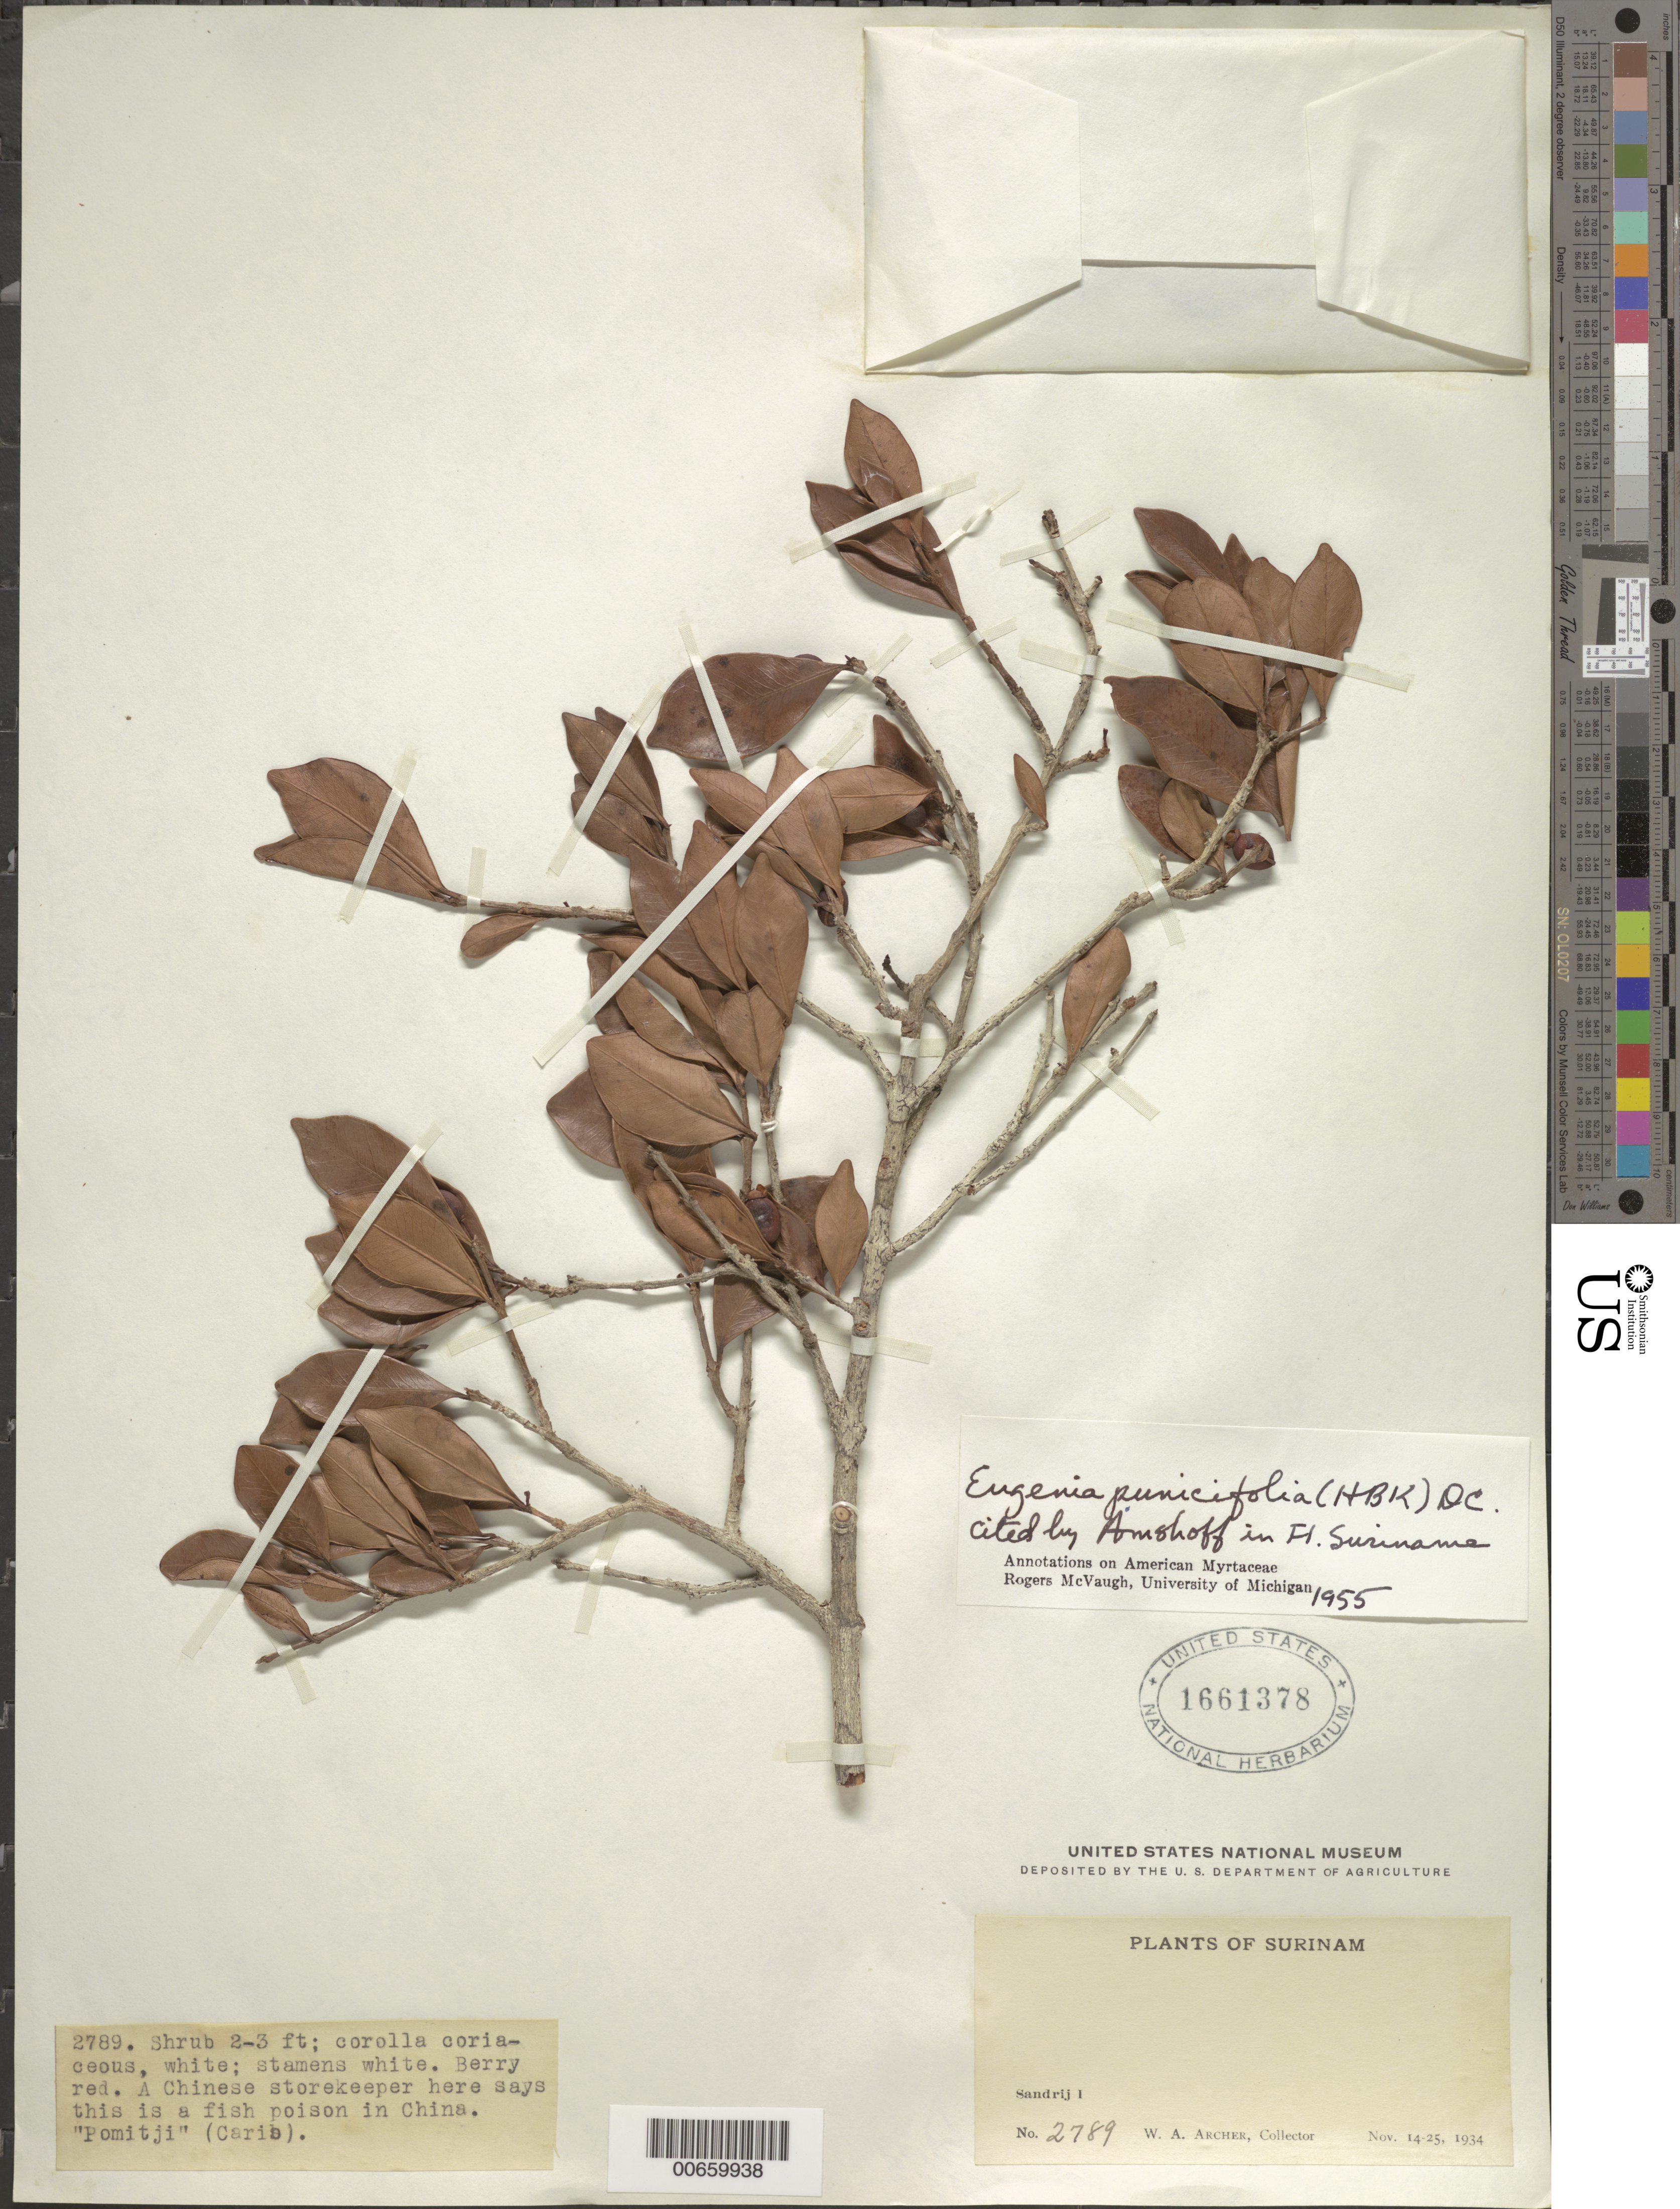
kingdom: Plantae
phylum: Tracheophyta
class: Magnoliopsida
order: Myrtales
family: Myrtaceae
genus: Eugenia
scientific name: Eugenia punicifolia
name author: (Kunth) DC.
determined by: McVaugh, R.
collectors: W. A. Archer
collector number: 2789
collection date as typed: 14-Nov-34 to 25-Nov-34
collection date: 1934-11-14/1934-11-25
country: Suriname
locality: Zanderij I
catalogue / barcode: US 1661378